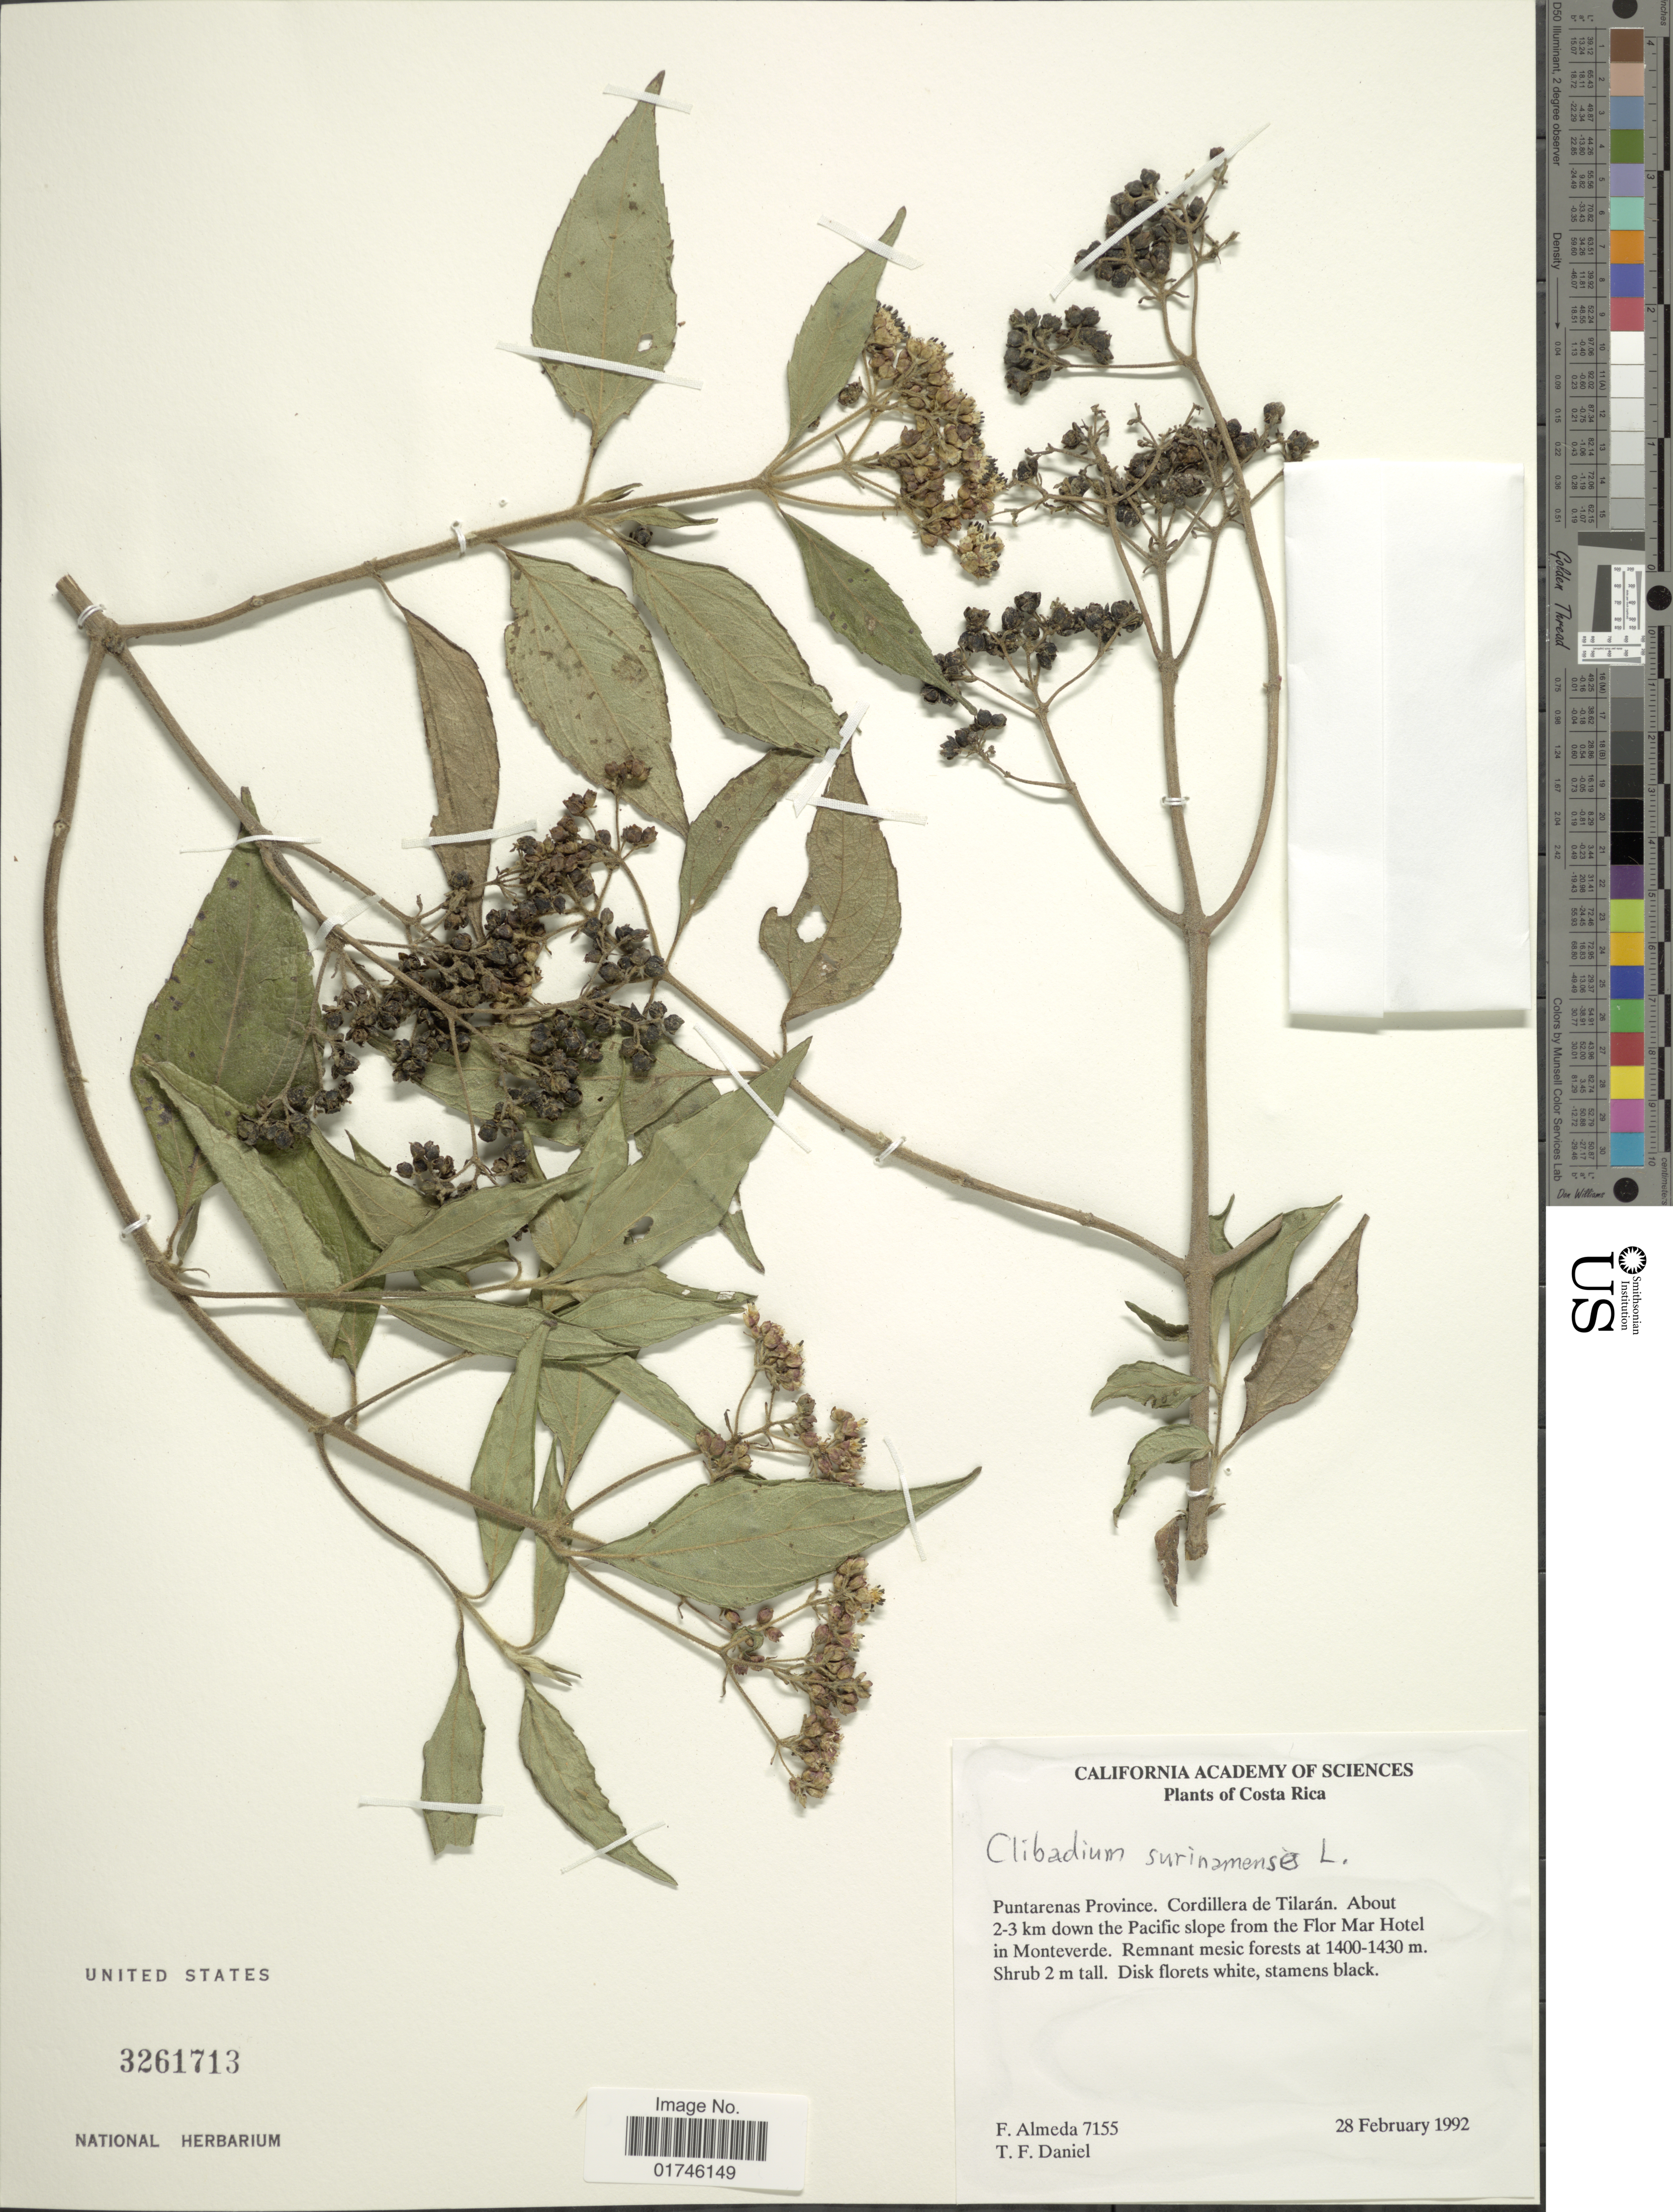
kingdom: Plantae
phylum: Tracheophyta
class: Magnoliopsida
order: Asterales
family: Asteraceae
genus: Clibadium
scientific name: Clibadium surinamense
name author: L.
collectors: F. Almeda & T. F. Daniel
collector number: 7155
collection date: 1992-02-25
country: Costa Rica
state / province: Puntarenas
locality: Puntarenas Province, Cordillera de Tilaran. About 2-3 km down the Pacific slope from the Flor Mar Hotel in Monteverde.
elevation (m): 1400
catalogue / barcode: US 3261713